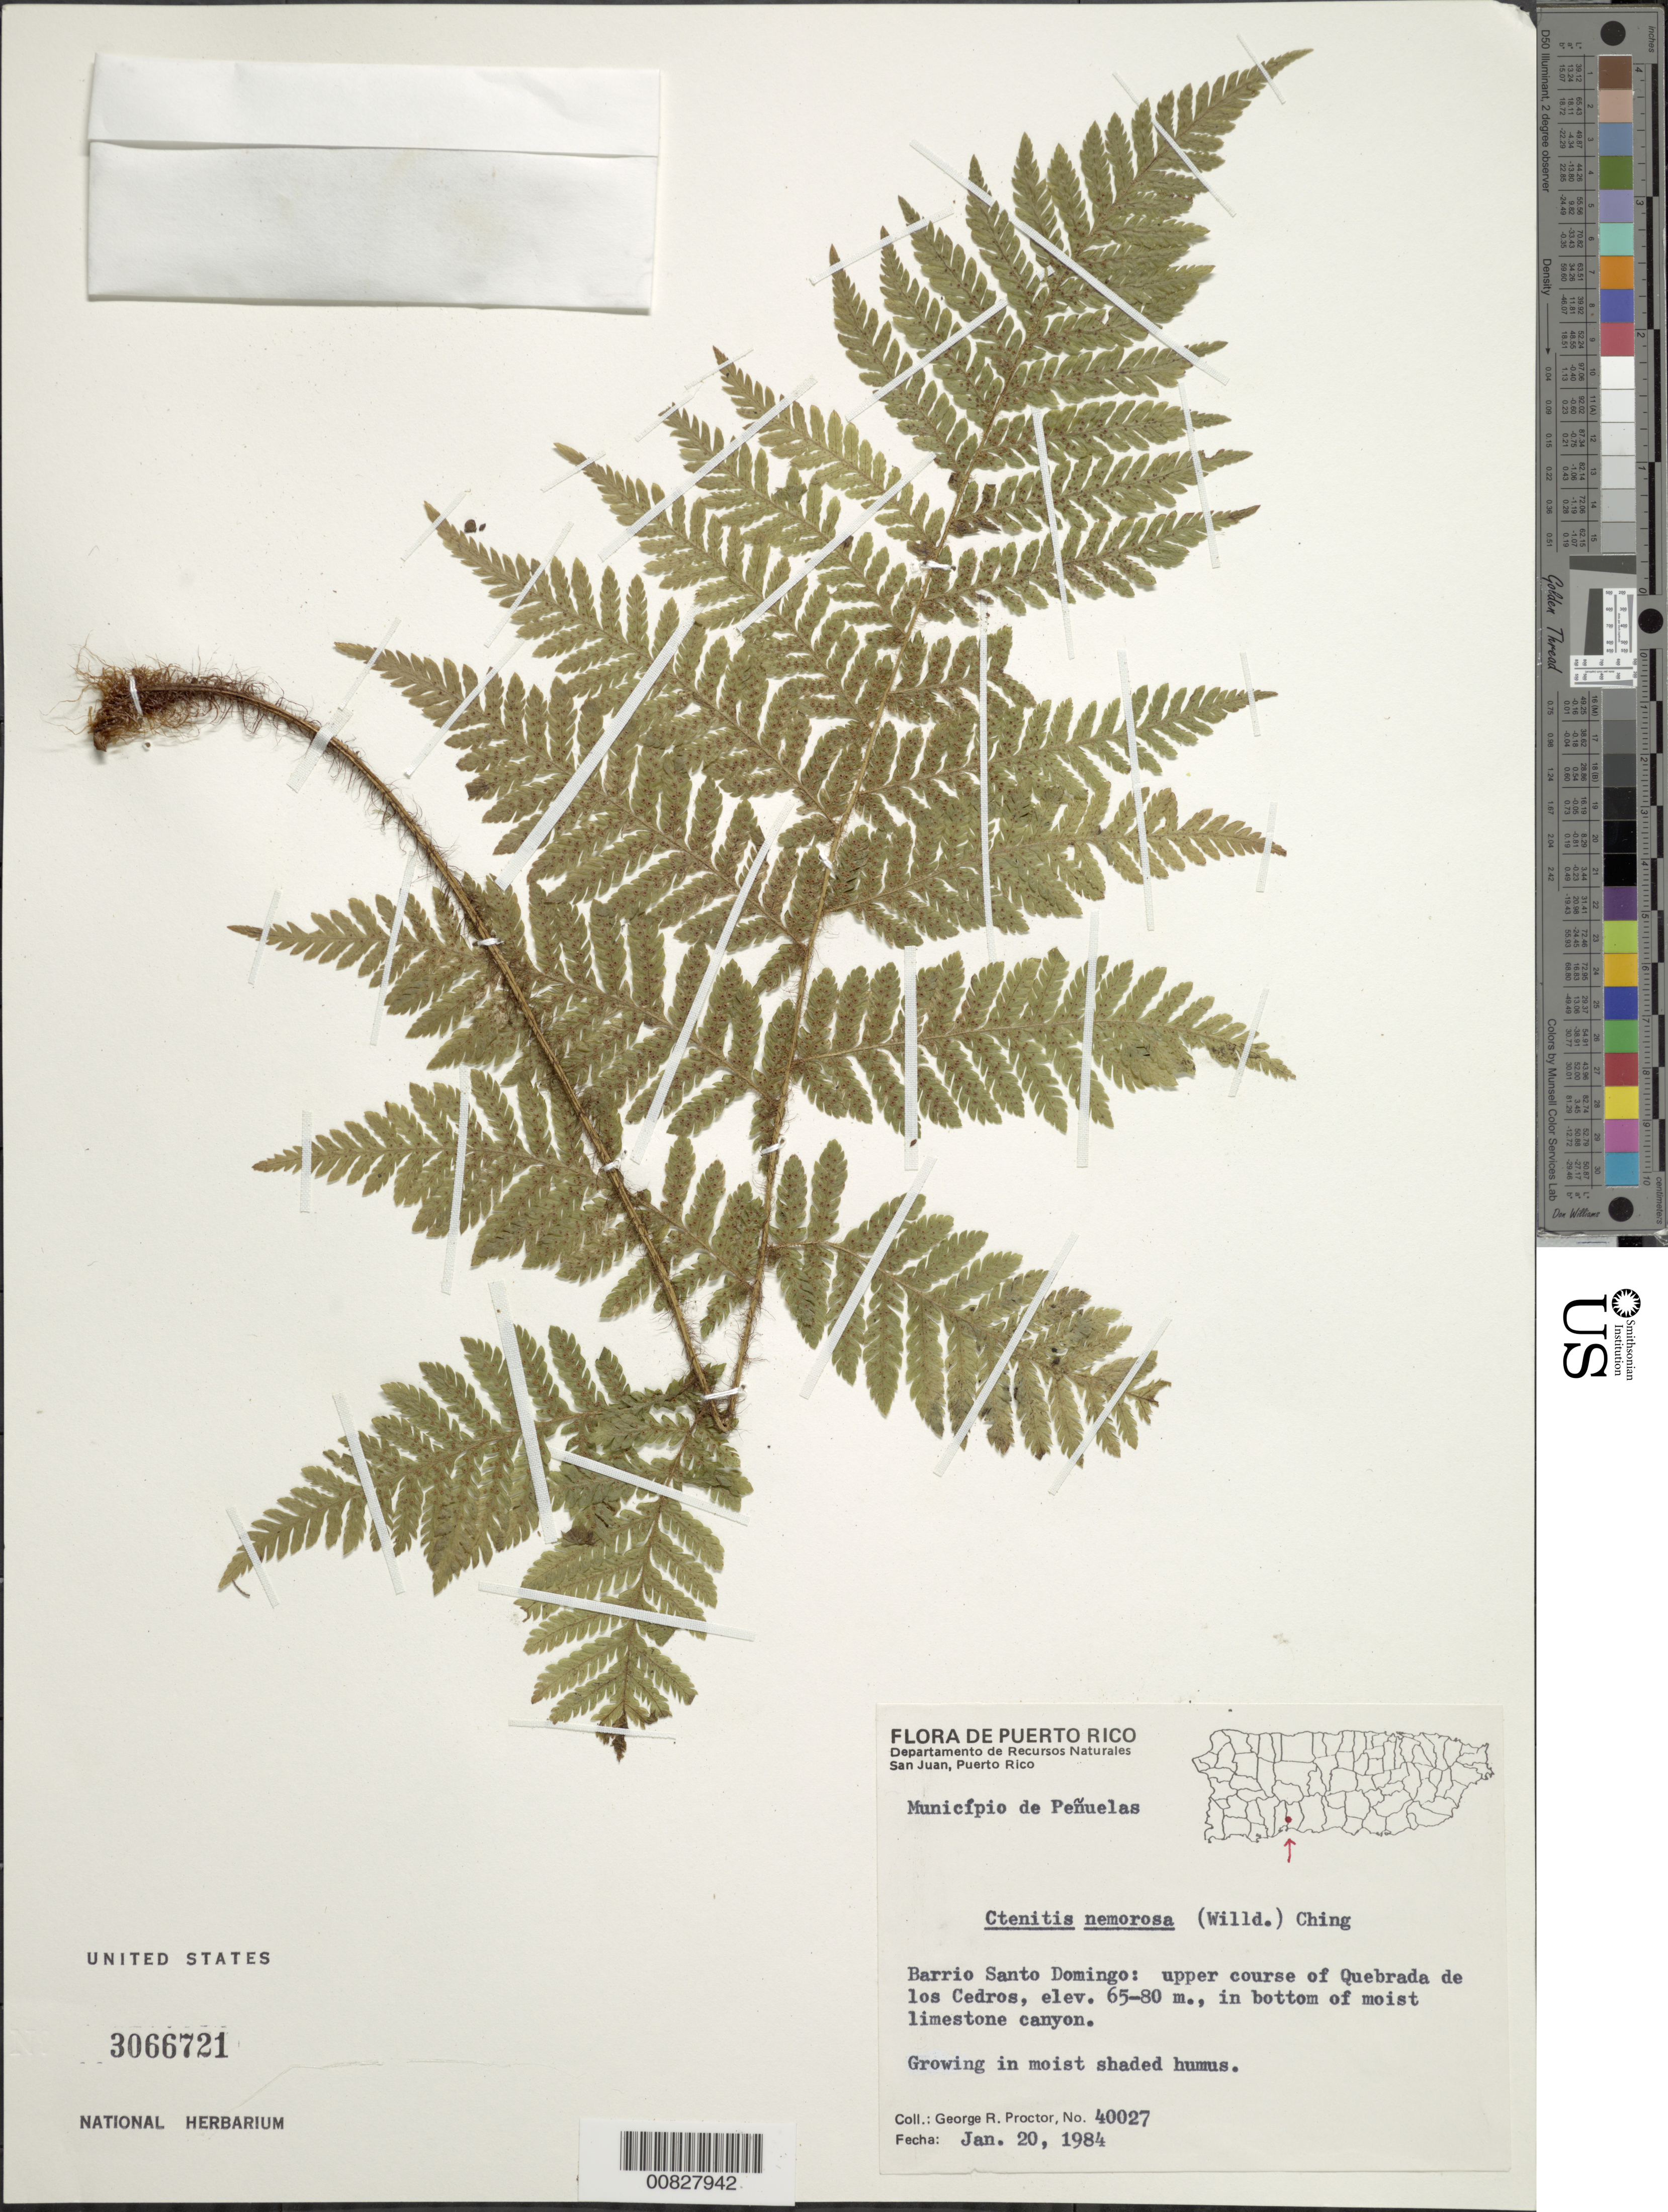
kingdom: Plantae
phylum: Tracheophyta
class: Polypodiopsida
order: Polypodiales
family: Dryopteridaceae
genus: Ctenitis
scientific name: Ctenitis nemorosa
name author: (Willd.) Ching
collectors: G. R. Proctor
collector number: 40027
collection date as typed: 20 Jan 1984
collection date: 1984-01-20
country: Puerto Rico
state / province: Peñuelas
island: Puerto Rico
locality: Mun. Peñuelas, Barrio Santo Domingo, upper Quebrada de los Cedros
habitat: Moist shaded humus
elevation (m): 65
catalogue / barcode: US 3066721